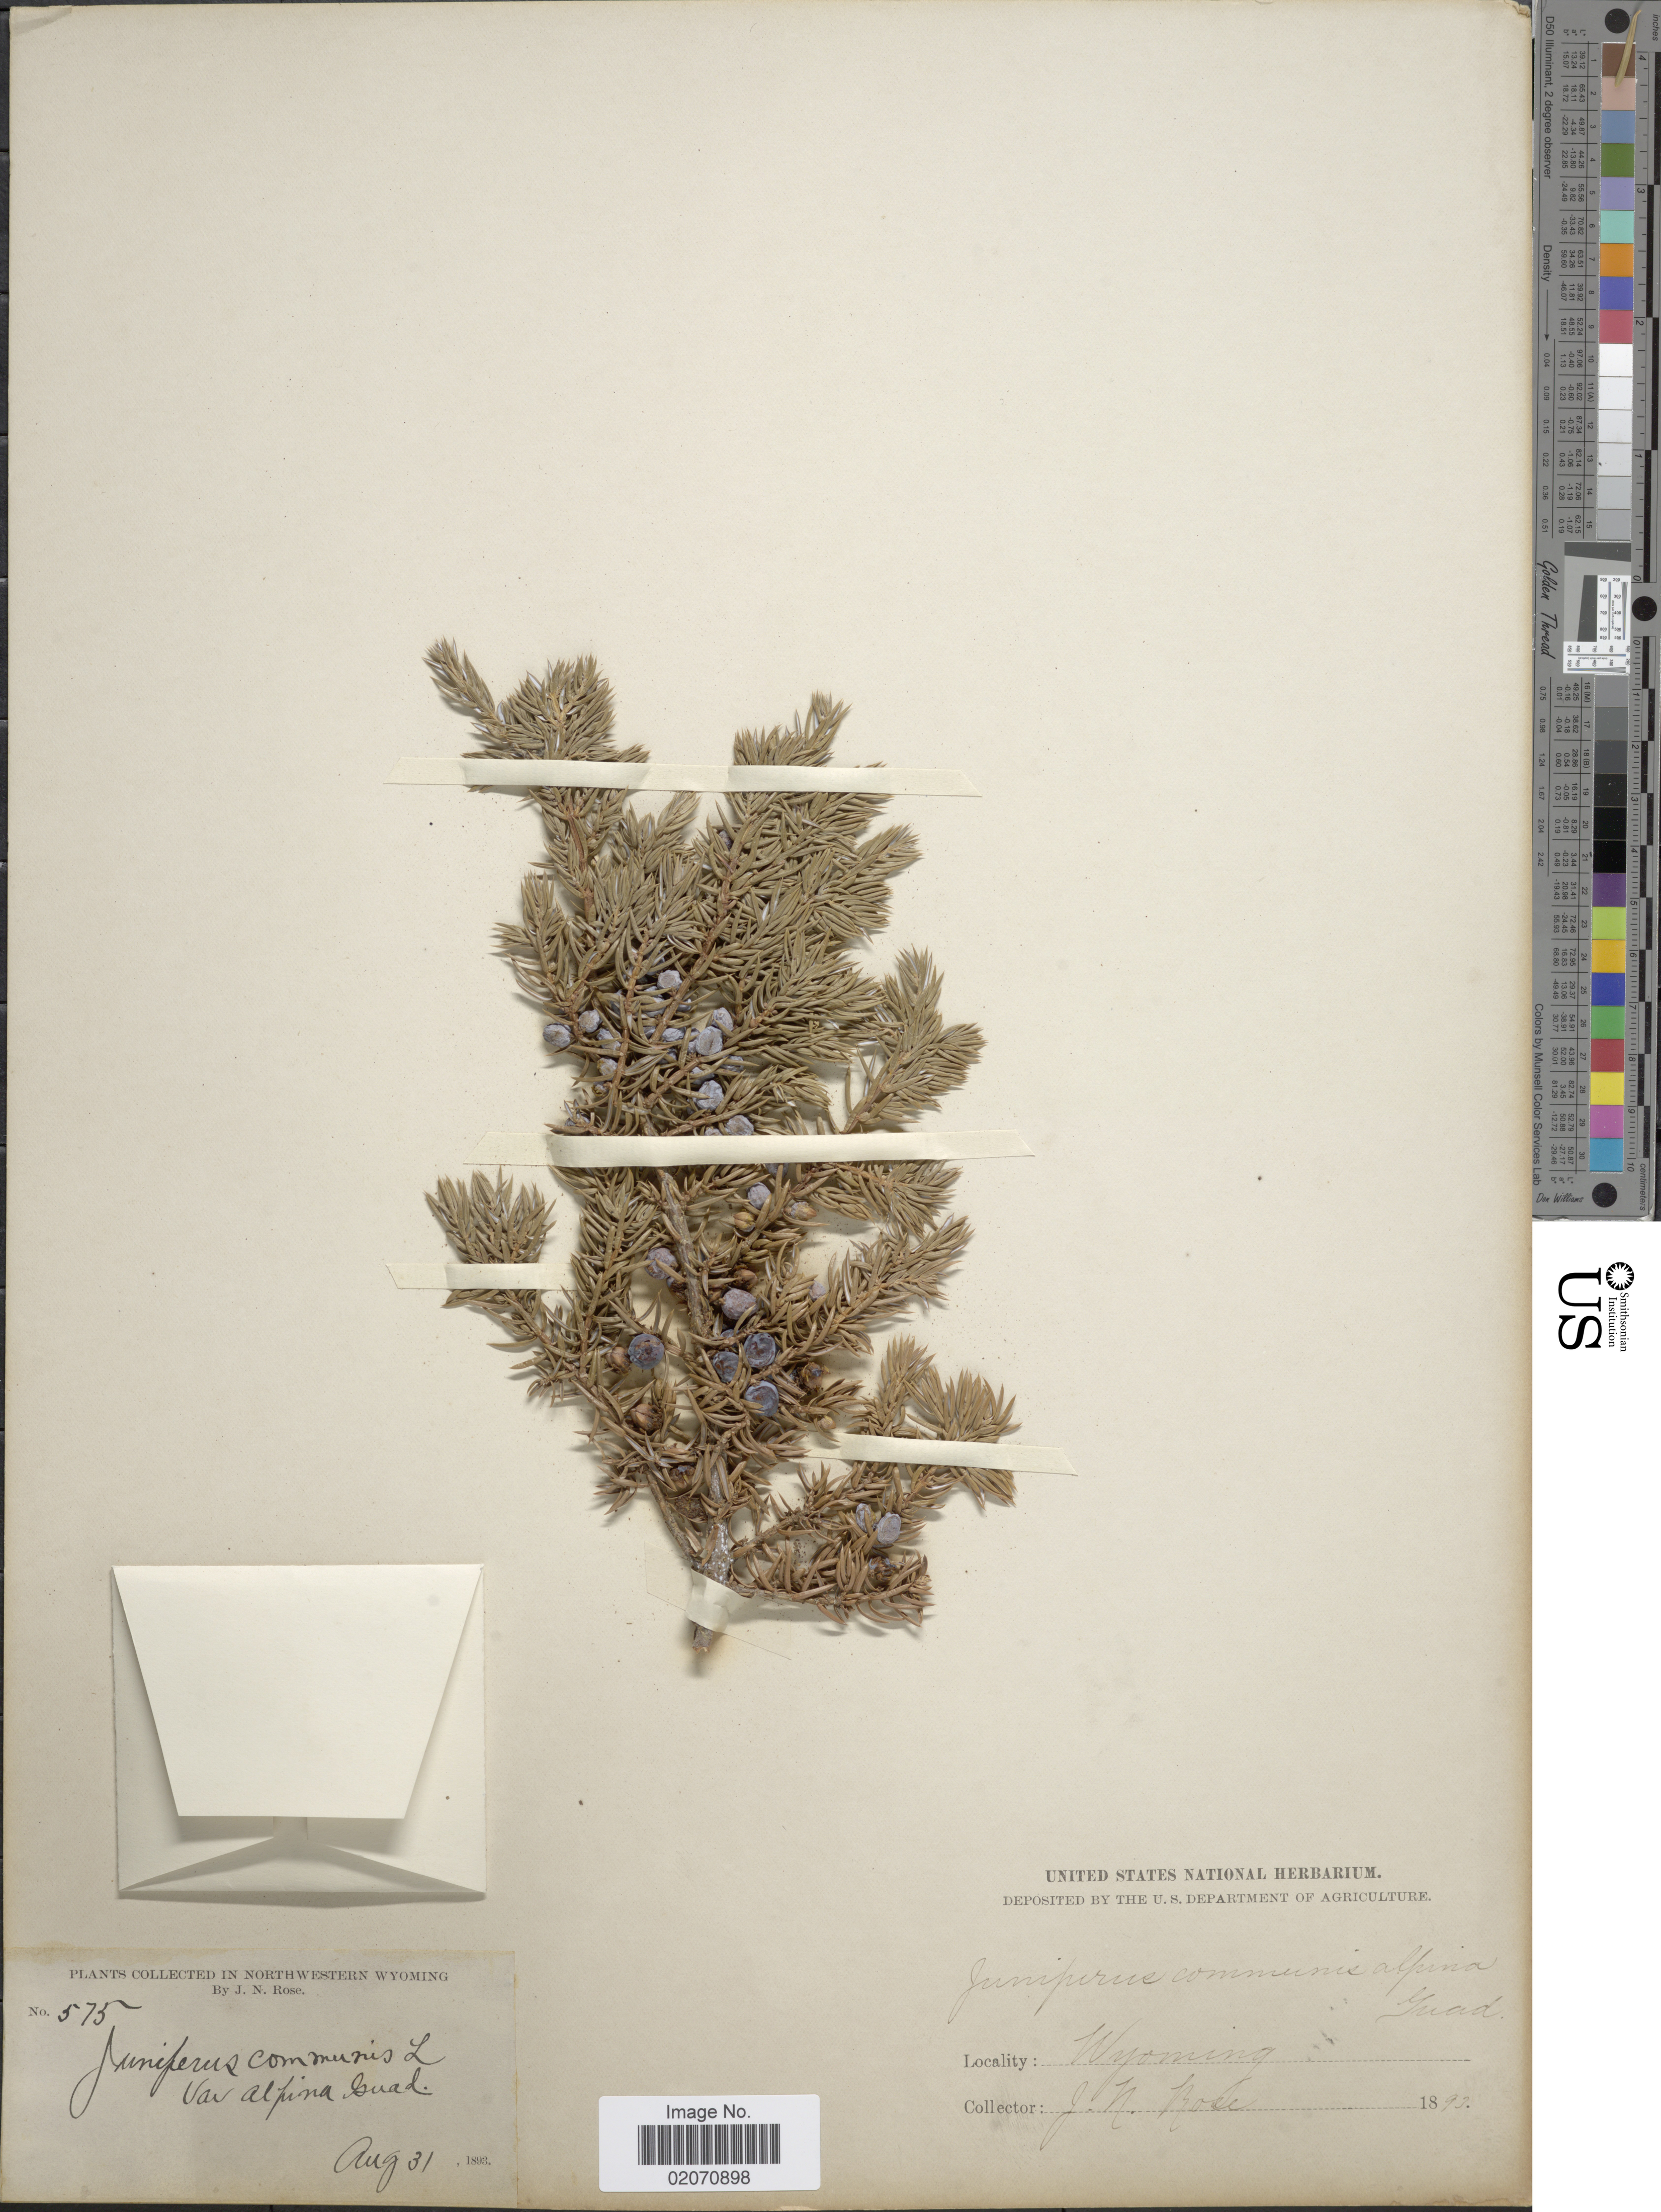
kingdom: Plantae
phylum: Tracheophyta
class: Pinopsida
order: Pinales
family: Cupressaceae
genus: Juniperus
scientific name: Juniperus communis subsp. nana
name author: (Willd.) Syme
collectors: J. N. Rose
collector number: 575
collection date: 1893-08-31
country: United States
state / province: Wyoming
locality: Northwestern Wyoming